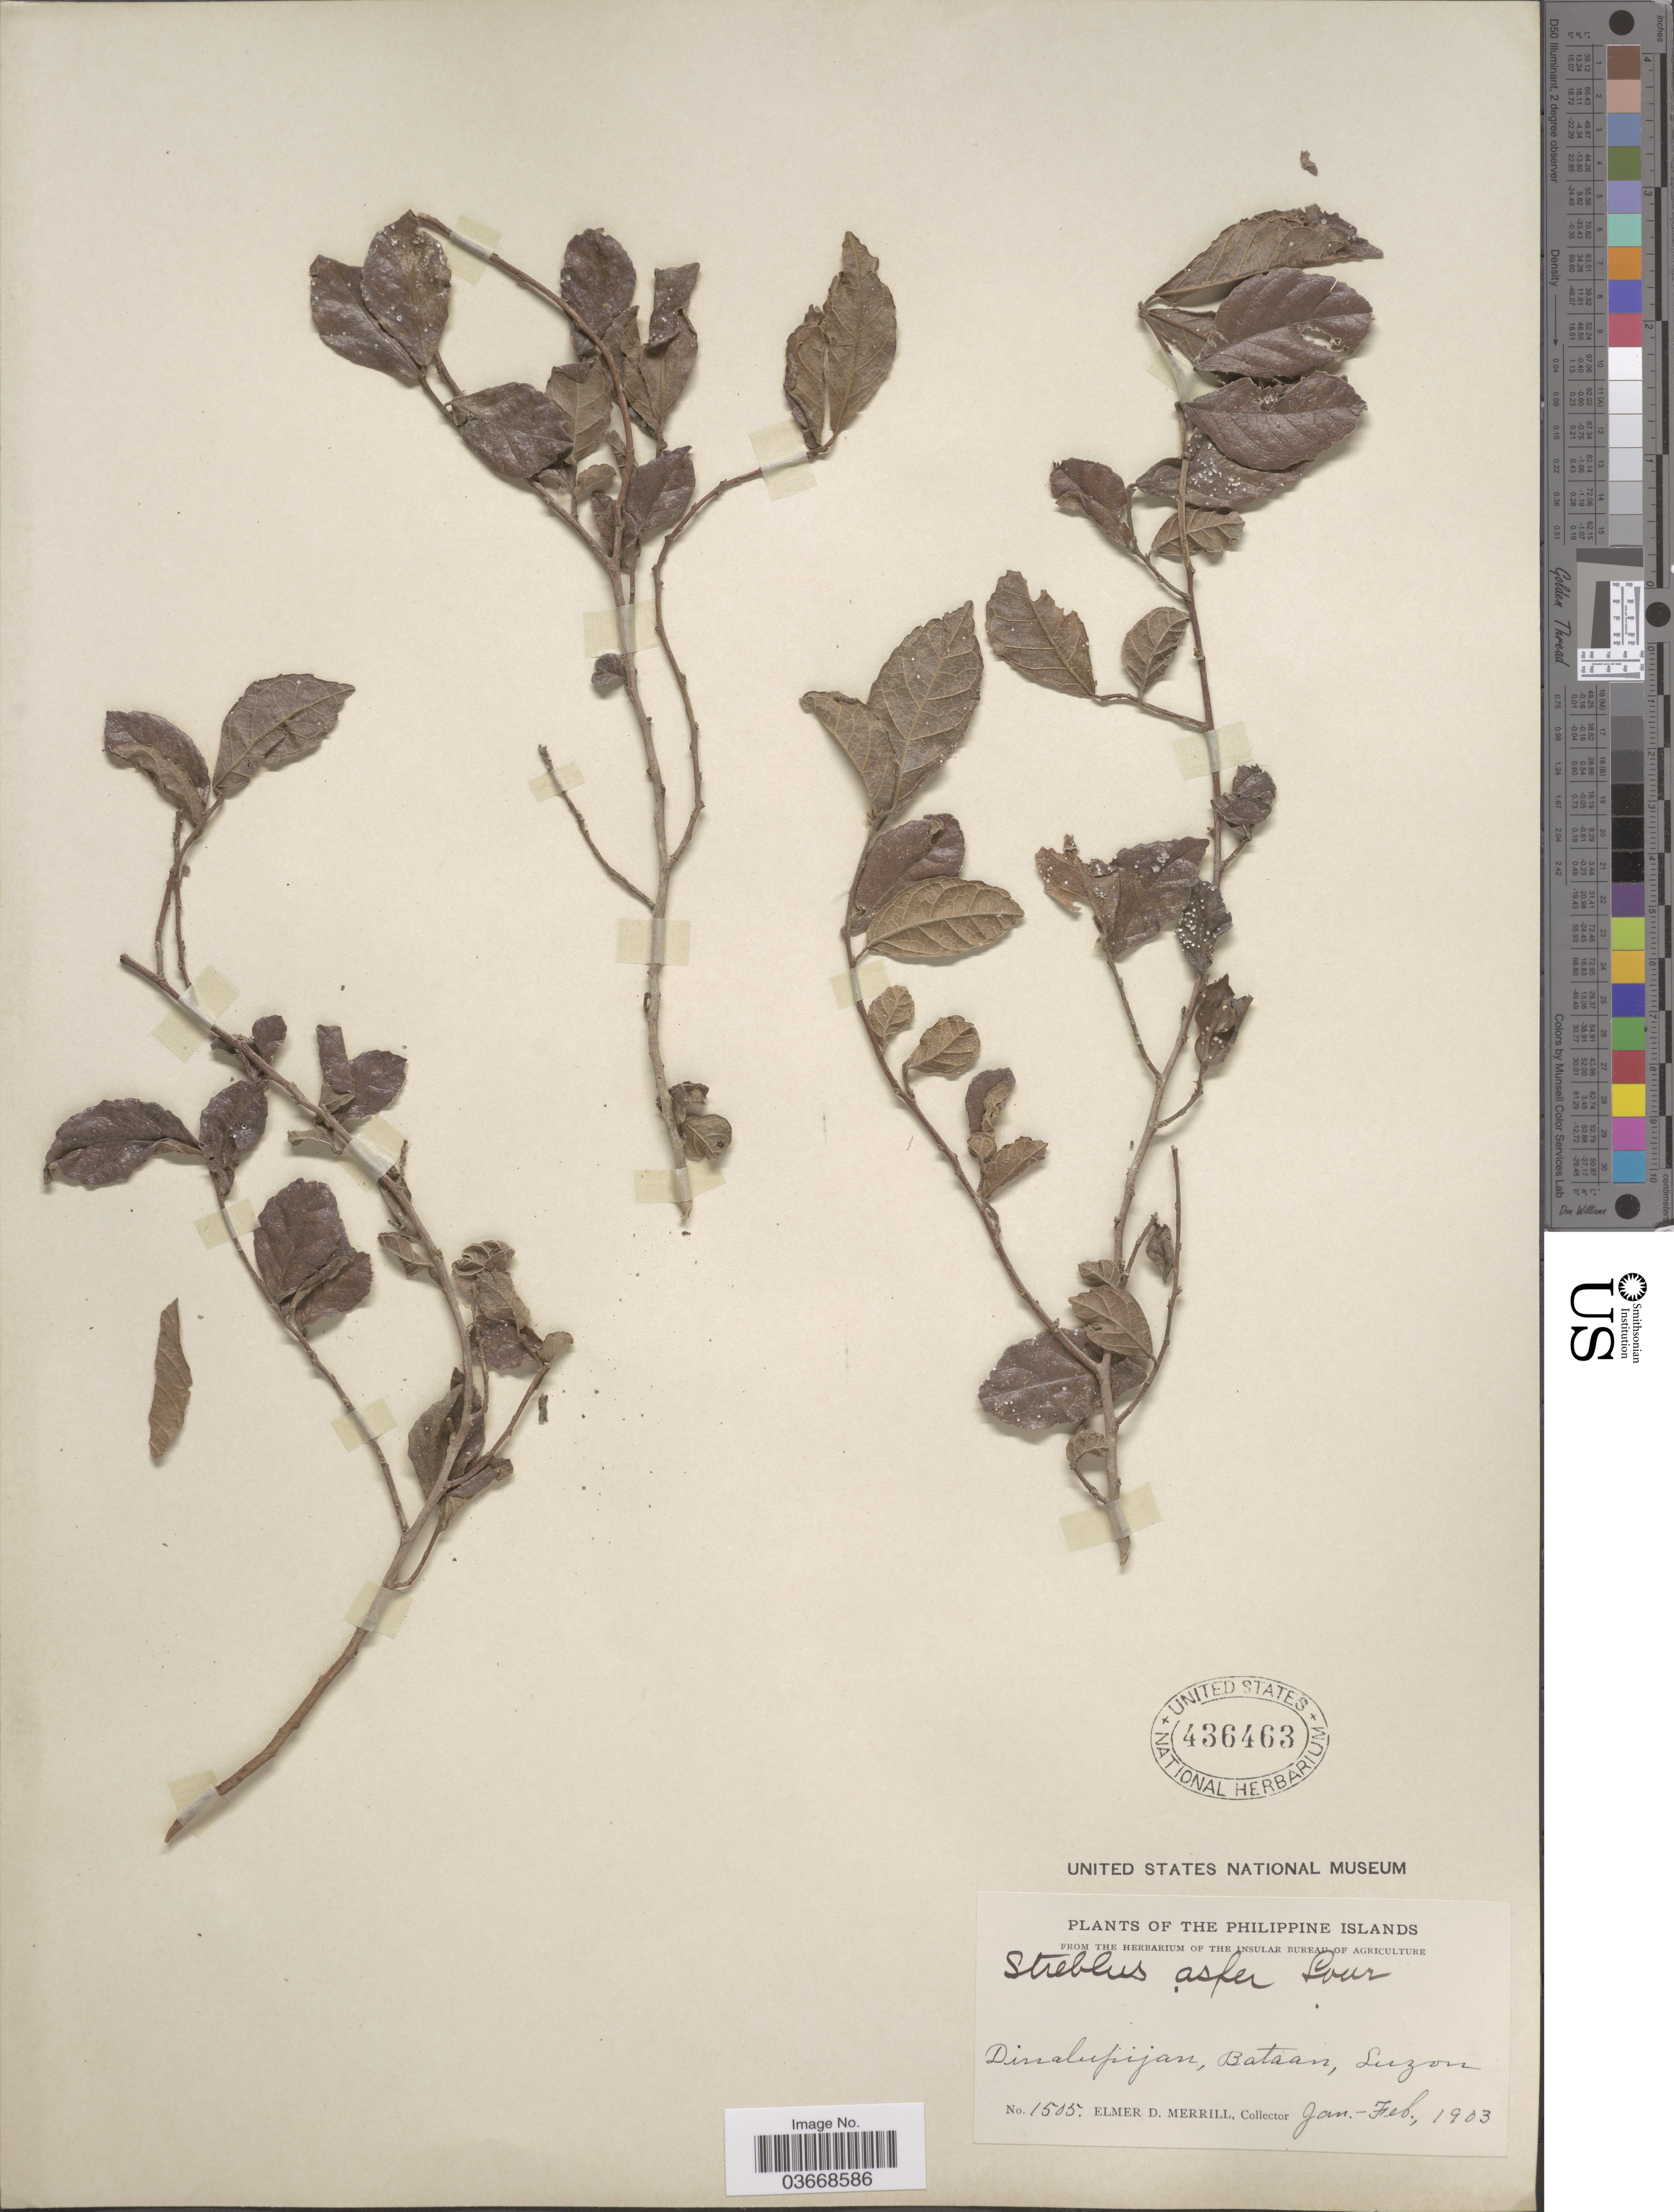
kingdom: Plantae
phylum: Tracheophyta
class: Magnoliopsida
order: Rosales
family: Moraceae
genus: Streblus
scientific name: Streblus asper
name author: Lour.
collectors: E. D. Merrill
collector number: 1505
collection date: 1903-01/1903-02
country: Philippines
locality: Dinalupijan, Bataan, Luzon.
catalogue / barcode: US 436463